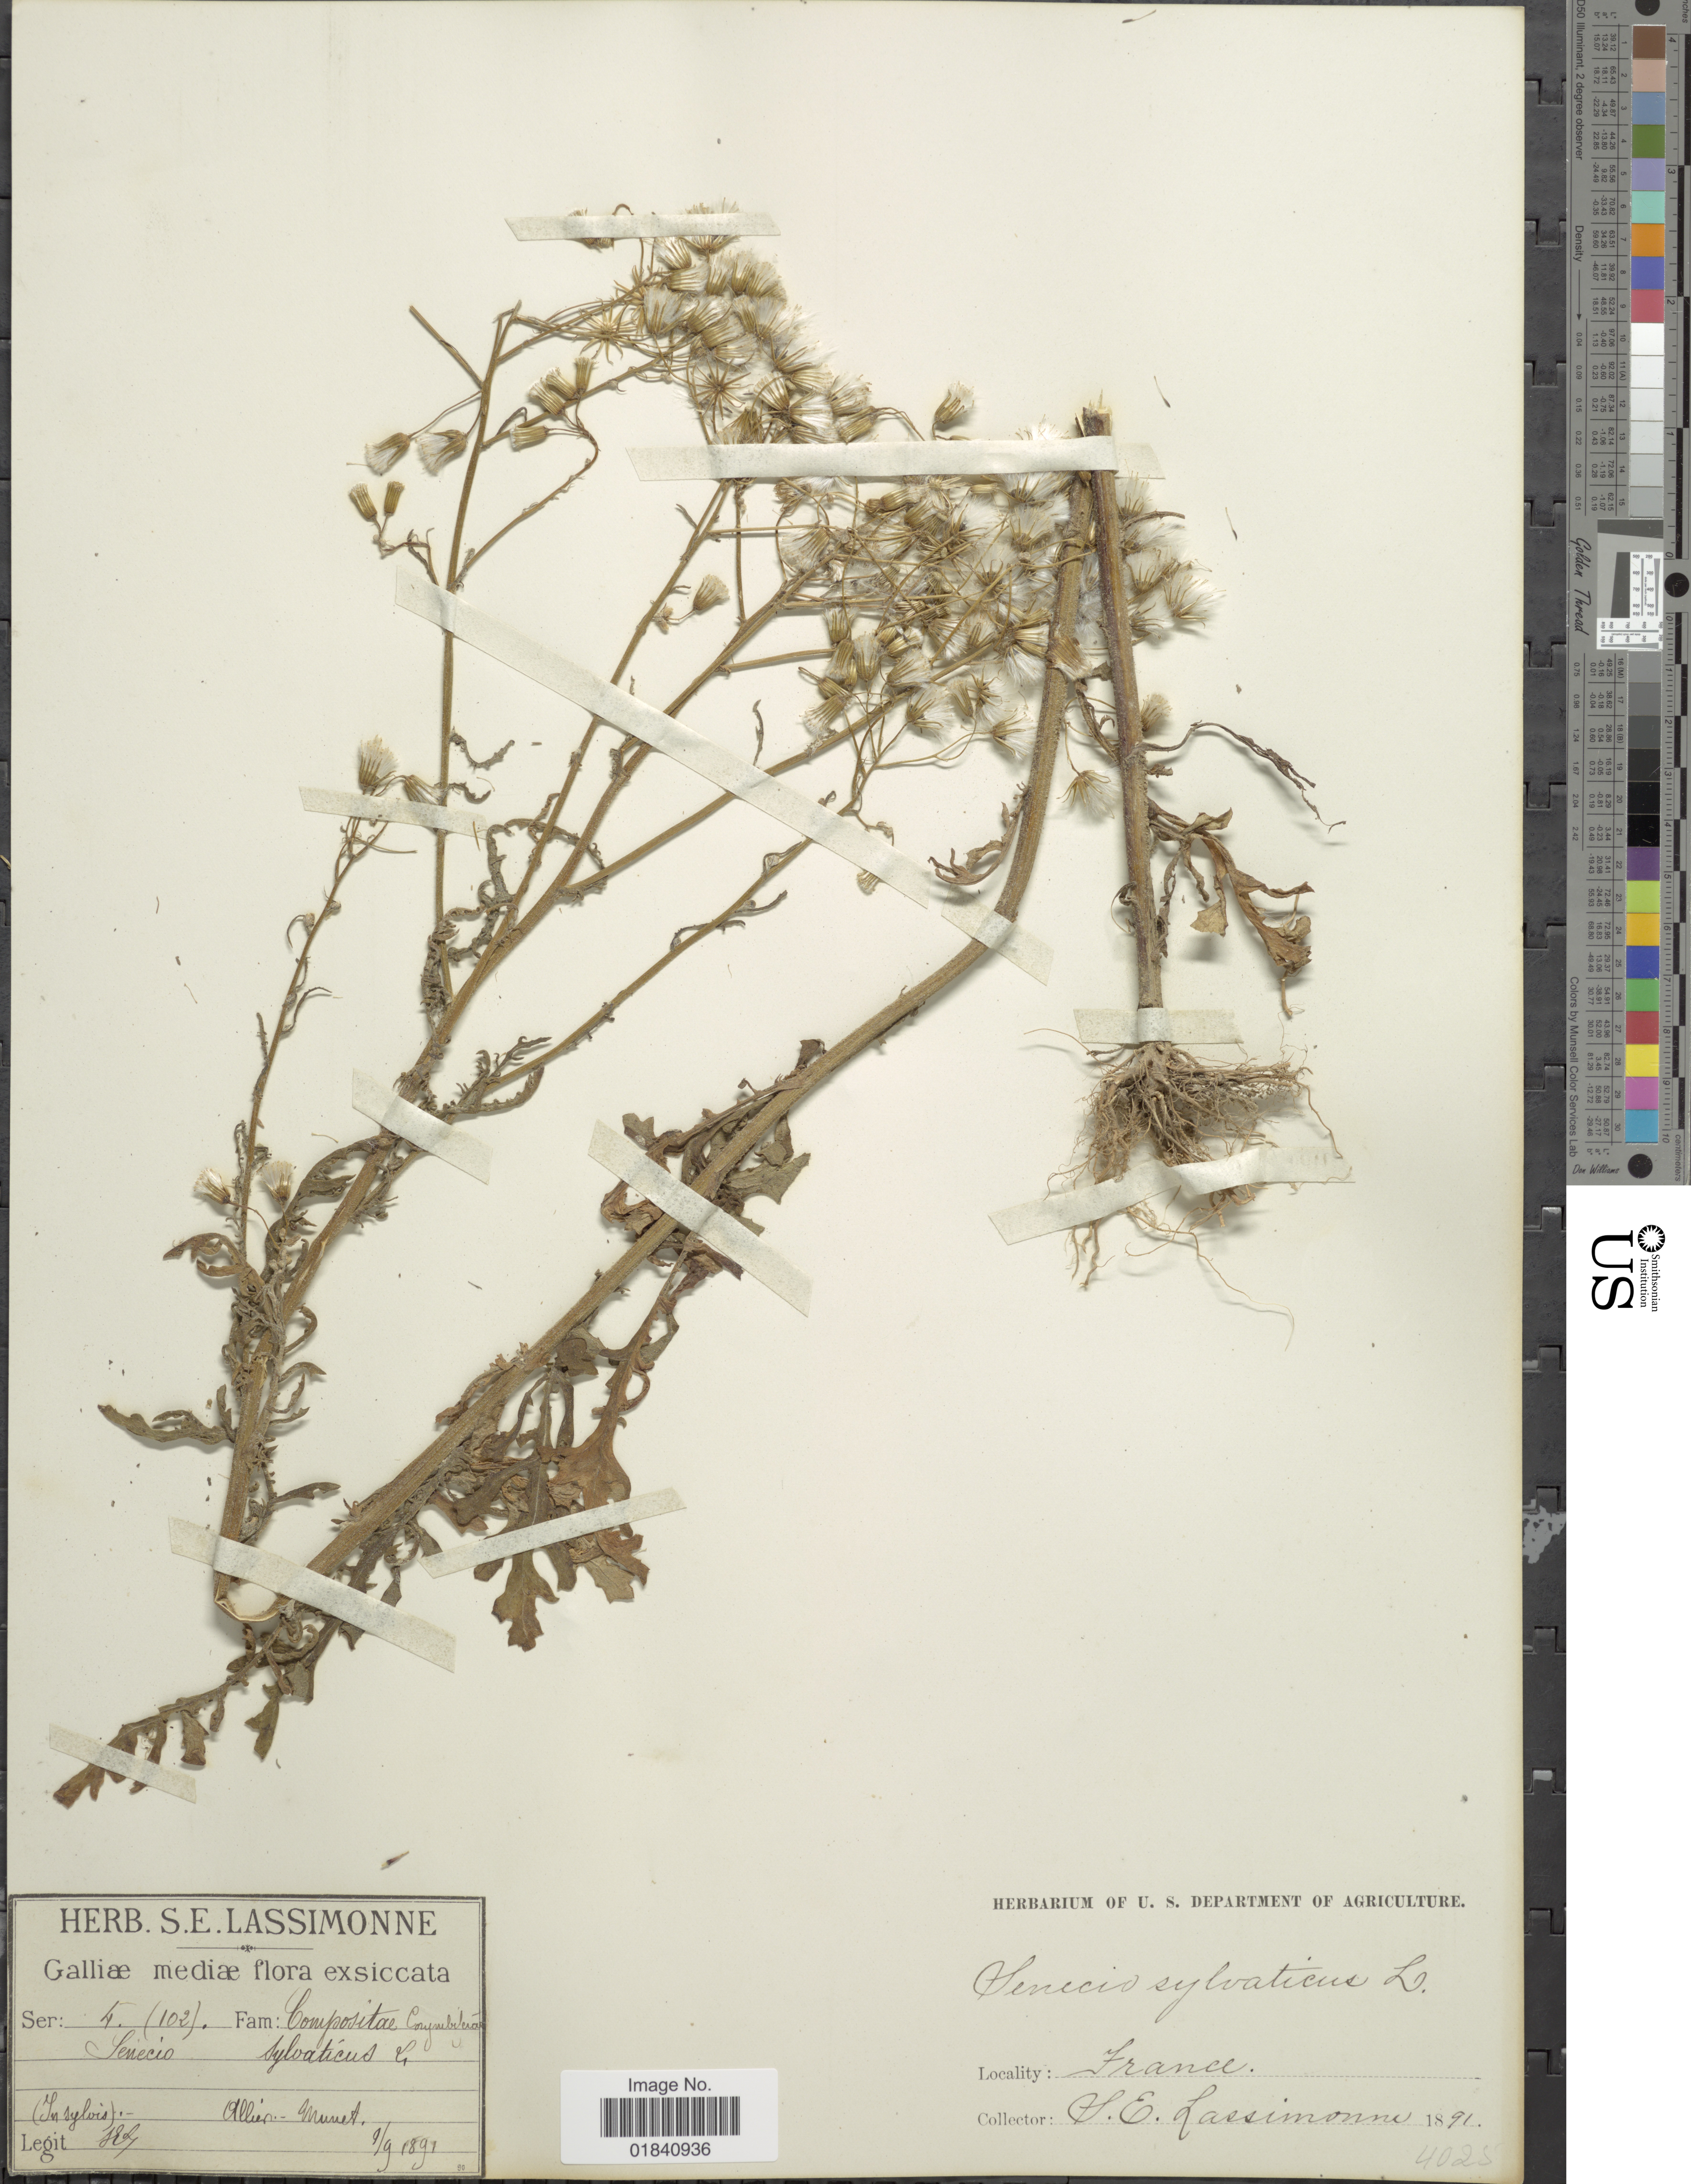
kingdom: Plantae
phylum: Tracheophyta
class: Magnoliopsida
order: Asterales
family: Asteraceae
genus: Senecio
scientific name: Senecio sylvaticus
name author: L.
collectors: S. Lassimonne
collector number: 4 (102)*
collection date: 1891-09-09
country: France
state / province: Auvergne-Rhône-Alpes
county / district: Allier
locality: Allier - Munet